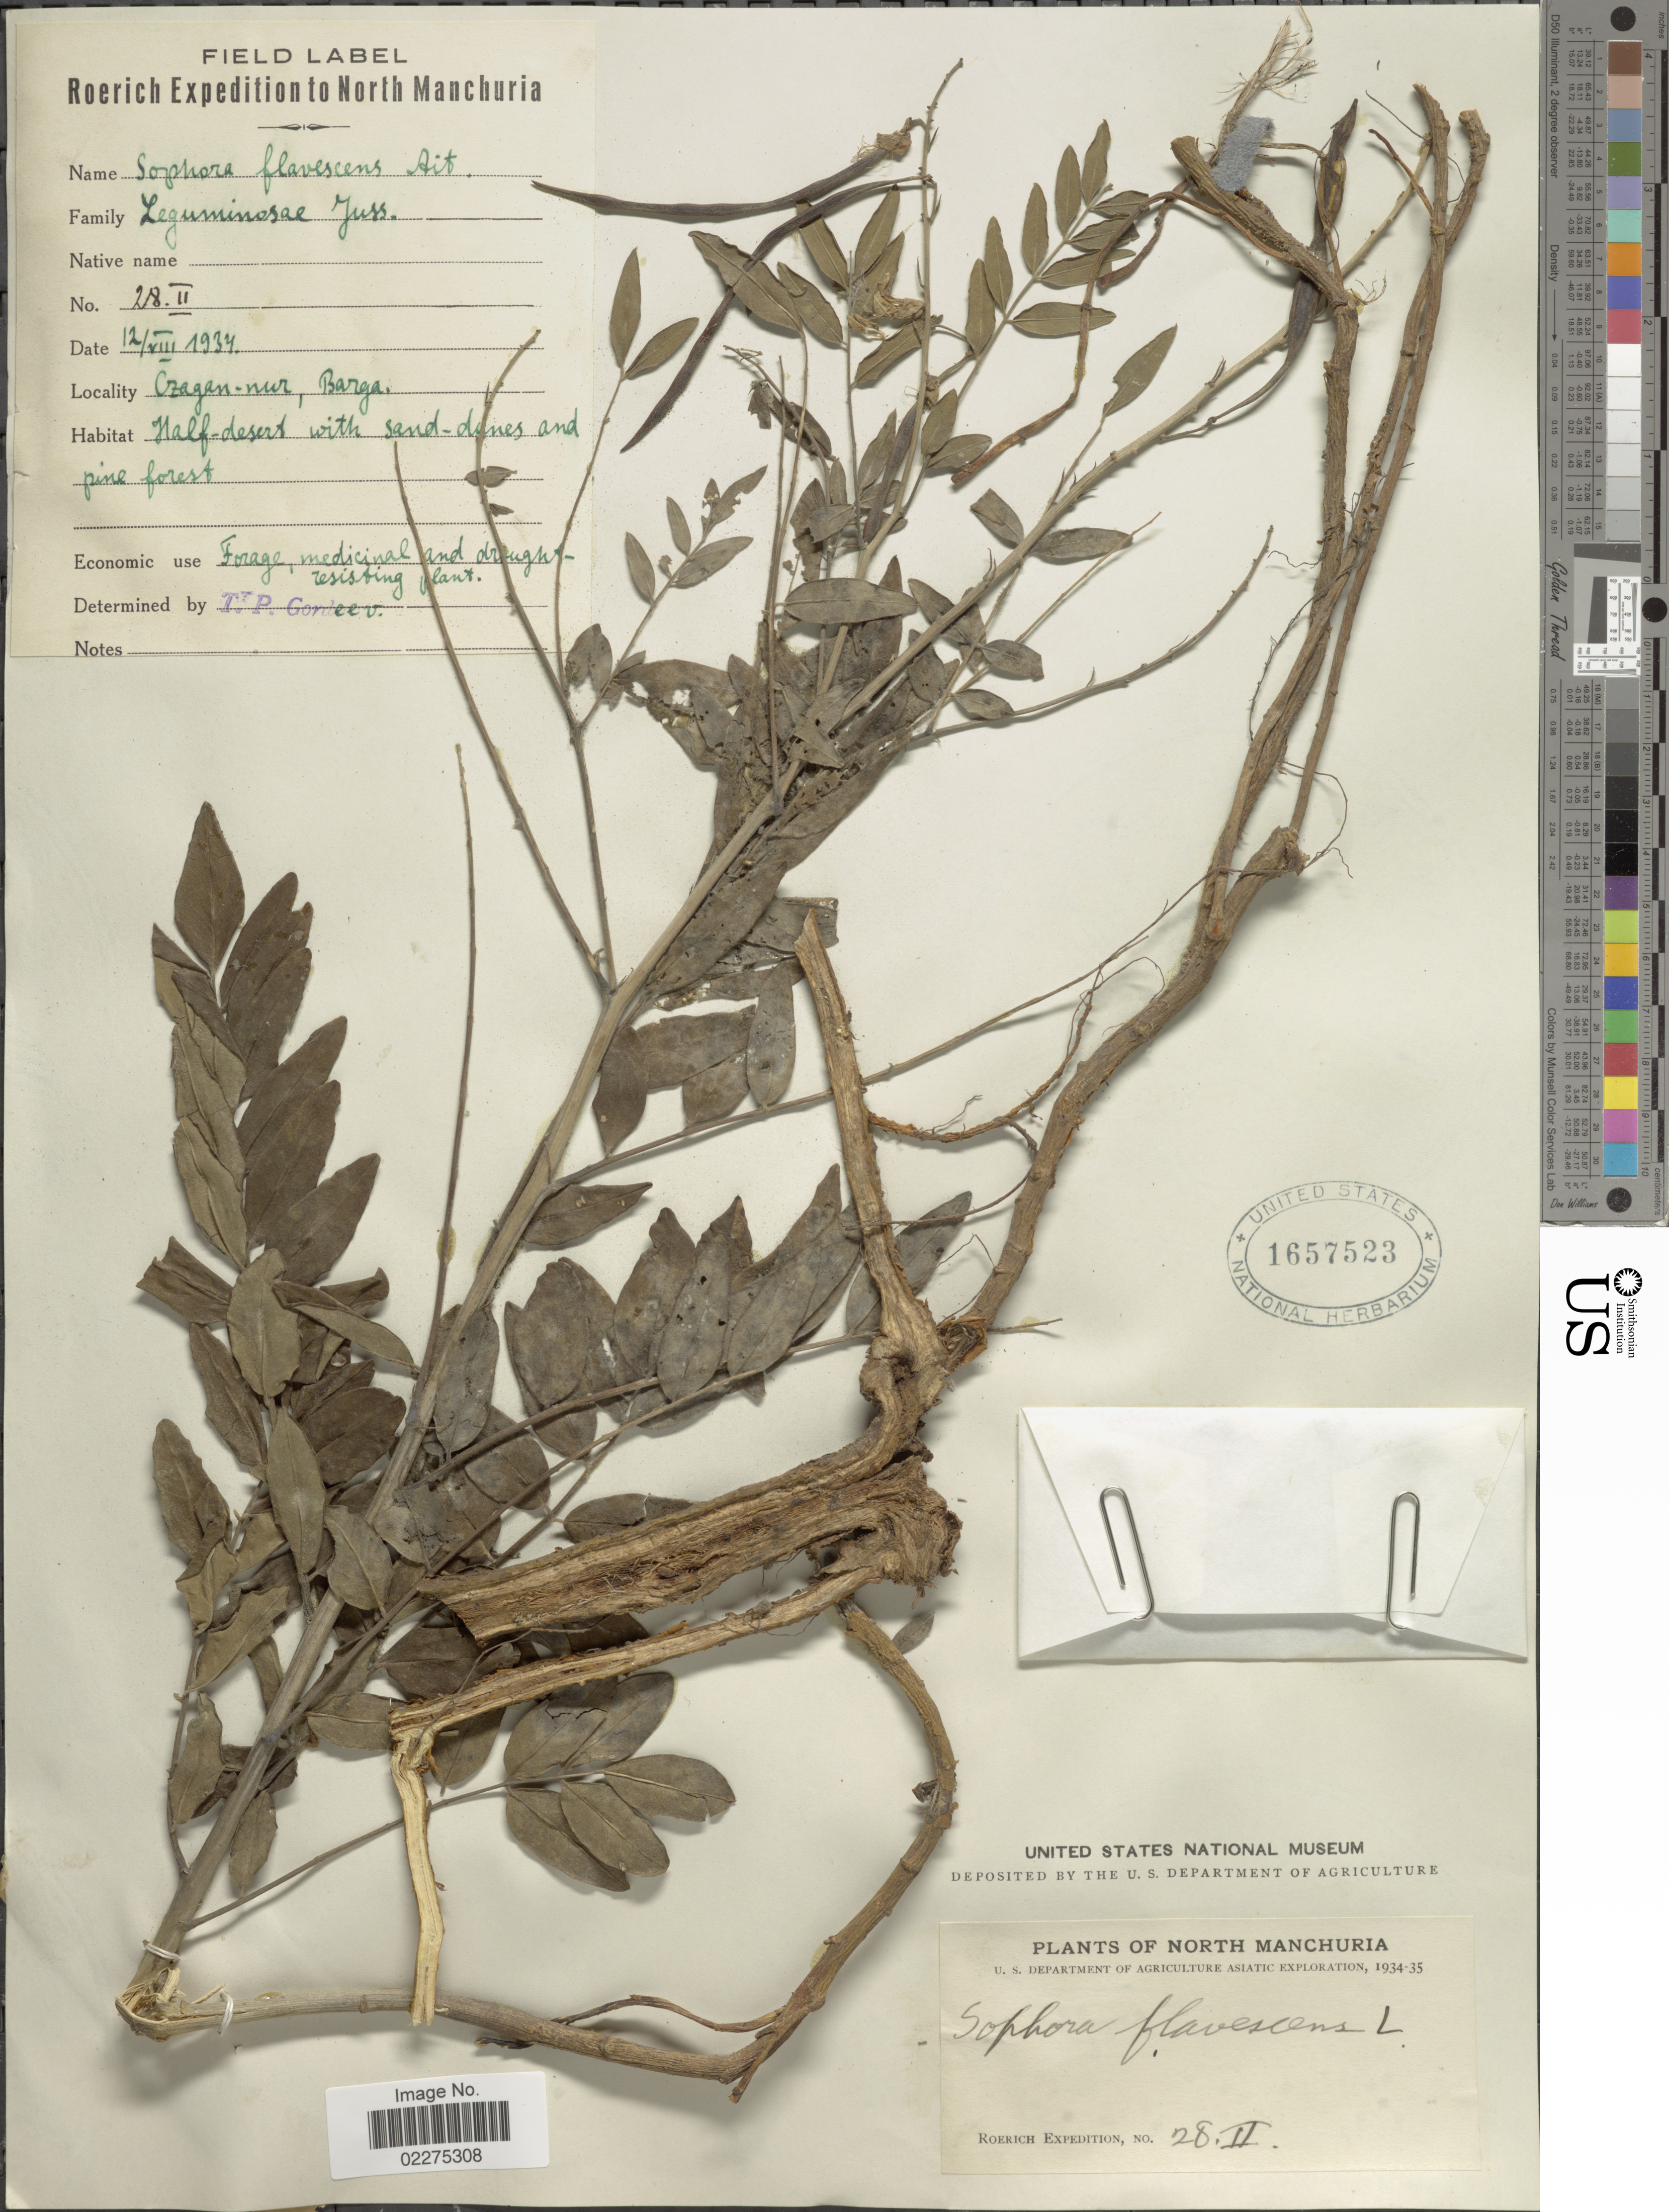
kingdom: Plantae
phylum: Tracheophyta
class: Magnoliopsida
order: Fabales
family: Fabaceae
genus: Sophora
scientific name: Sophora flavescens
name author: Aiton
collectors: Roerich Expedition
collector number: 28II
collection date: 1934-08-12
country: China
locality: North Manchuria. Czagan-nur, Barga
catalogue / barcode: US 1657523